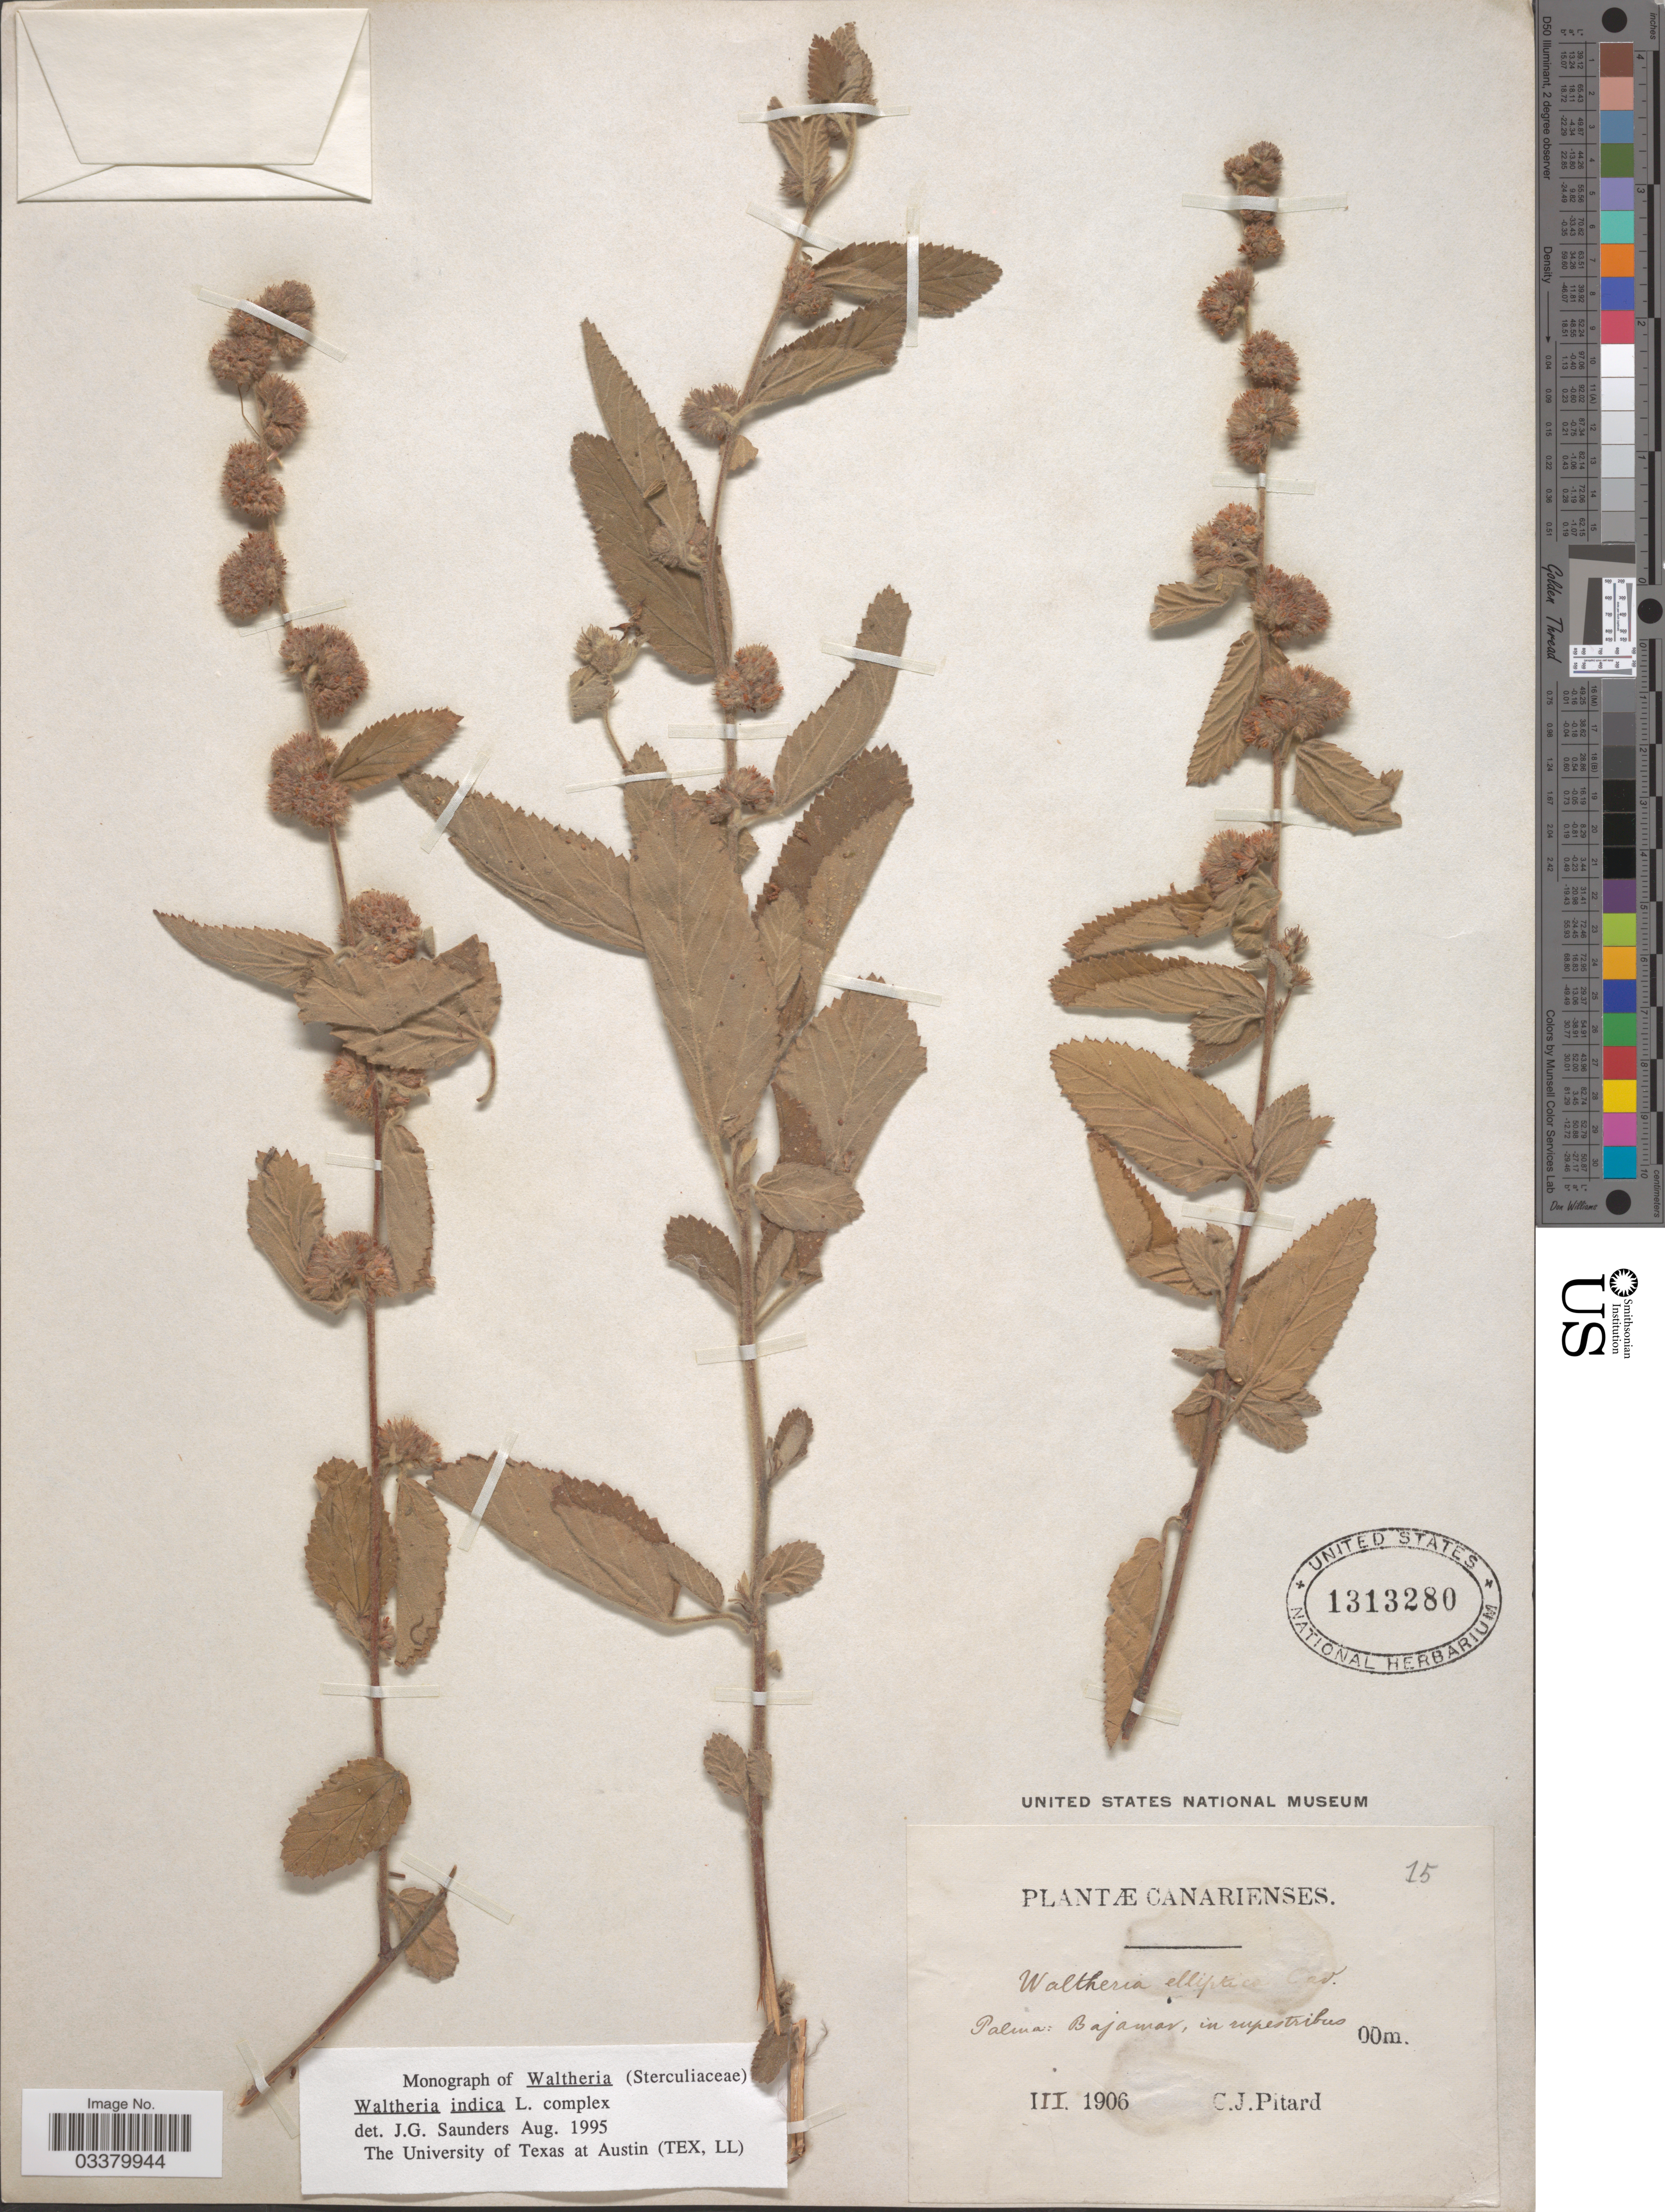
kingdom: Plantae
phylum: Tracheophyta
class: Magnoliopsida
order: Malvales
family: Malvaceae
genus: Waltheria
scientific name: Waltheria indica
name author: L.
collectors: C. Pitard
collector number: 15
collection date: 1906-03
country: Spain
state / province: Canarias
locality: Palma: Bajamar, in rupestribus.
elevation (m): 0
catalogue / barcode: US 1313280